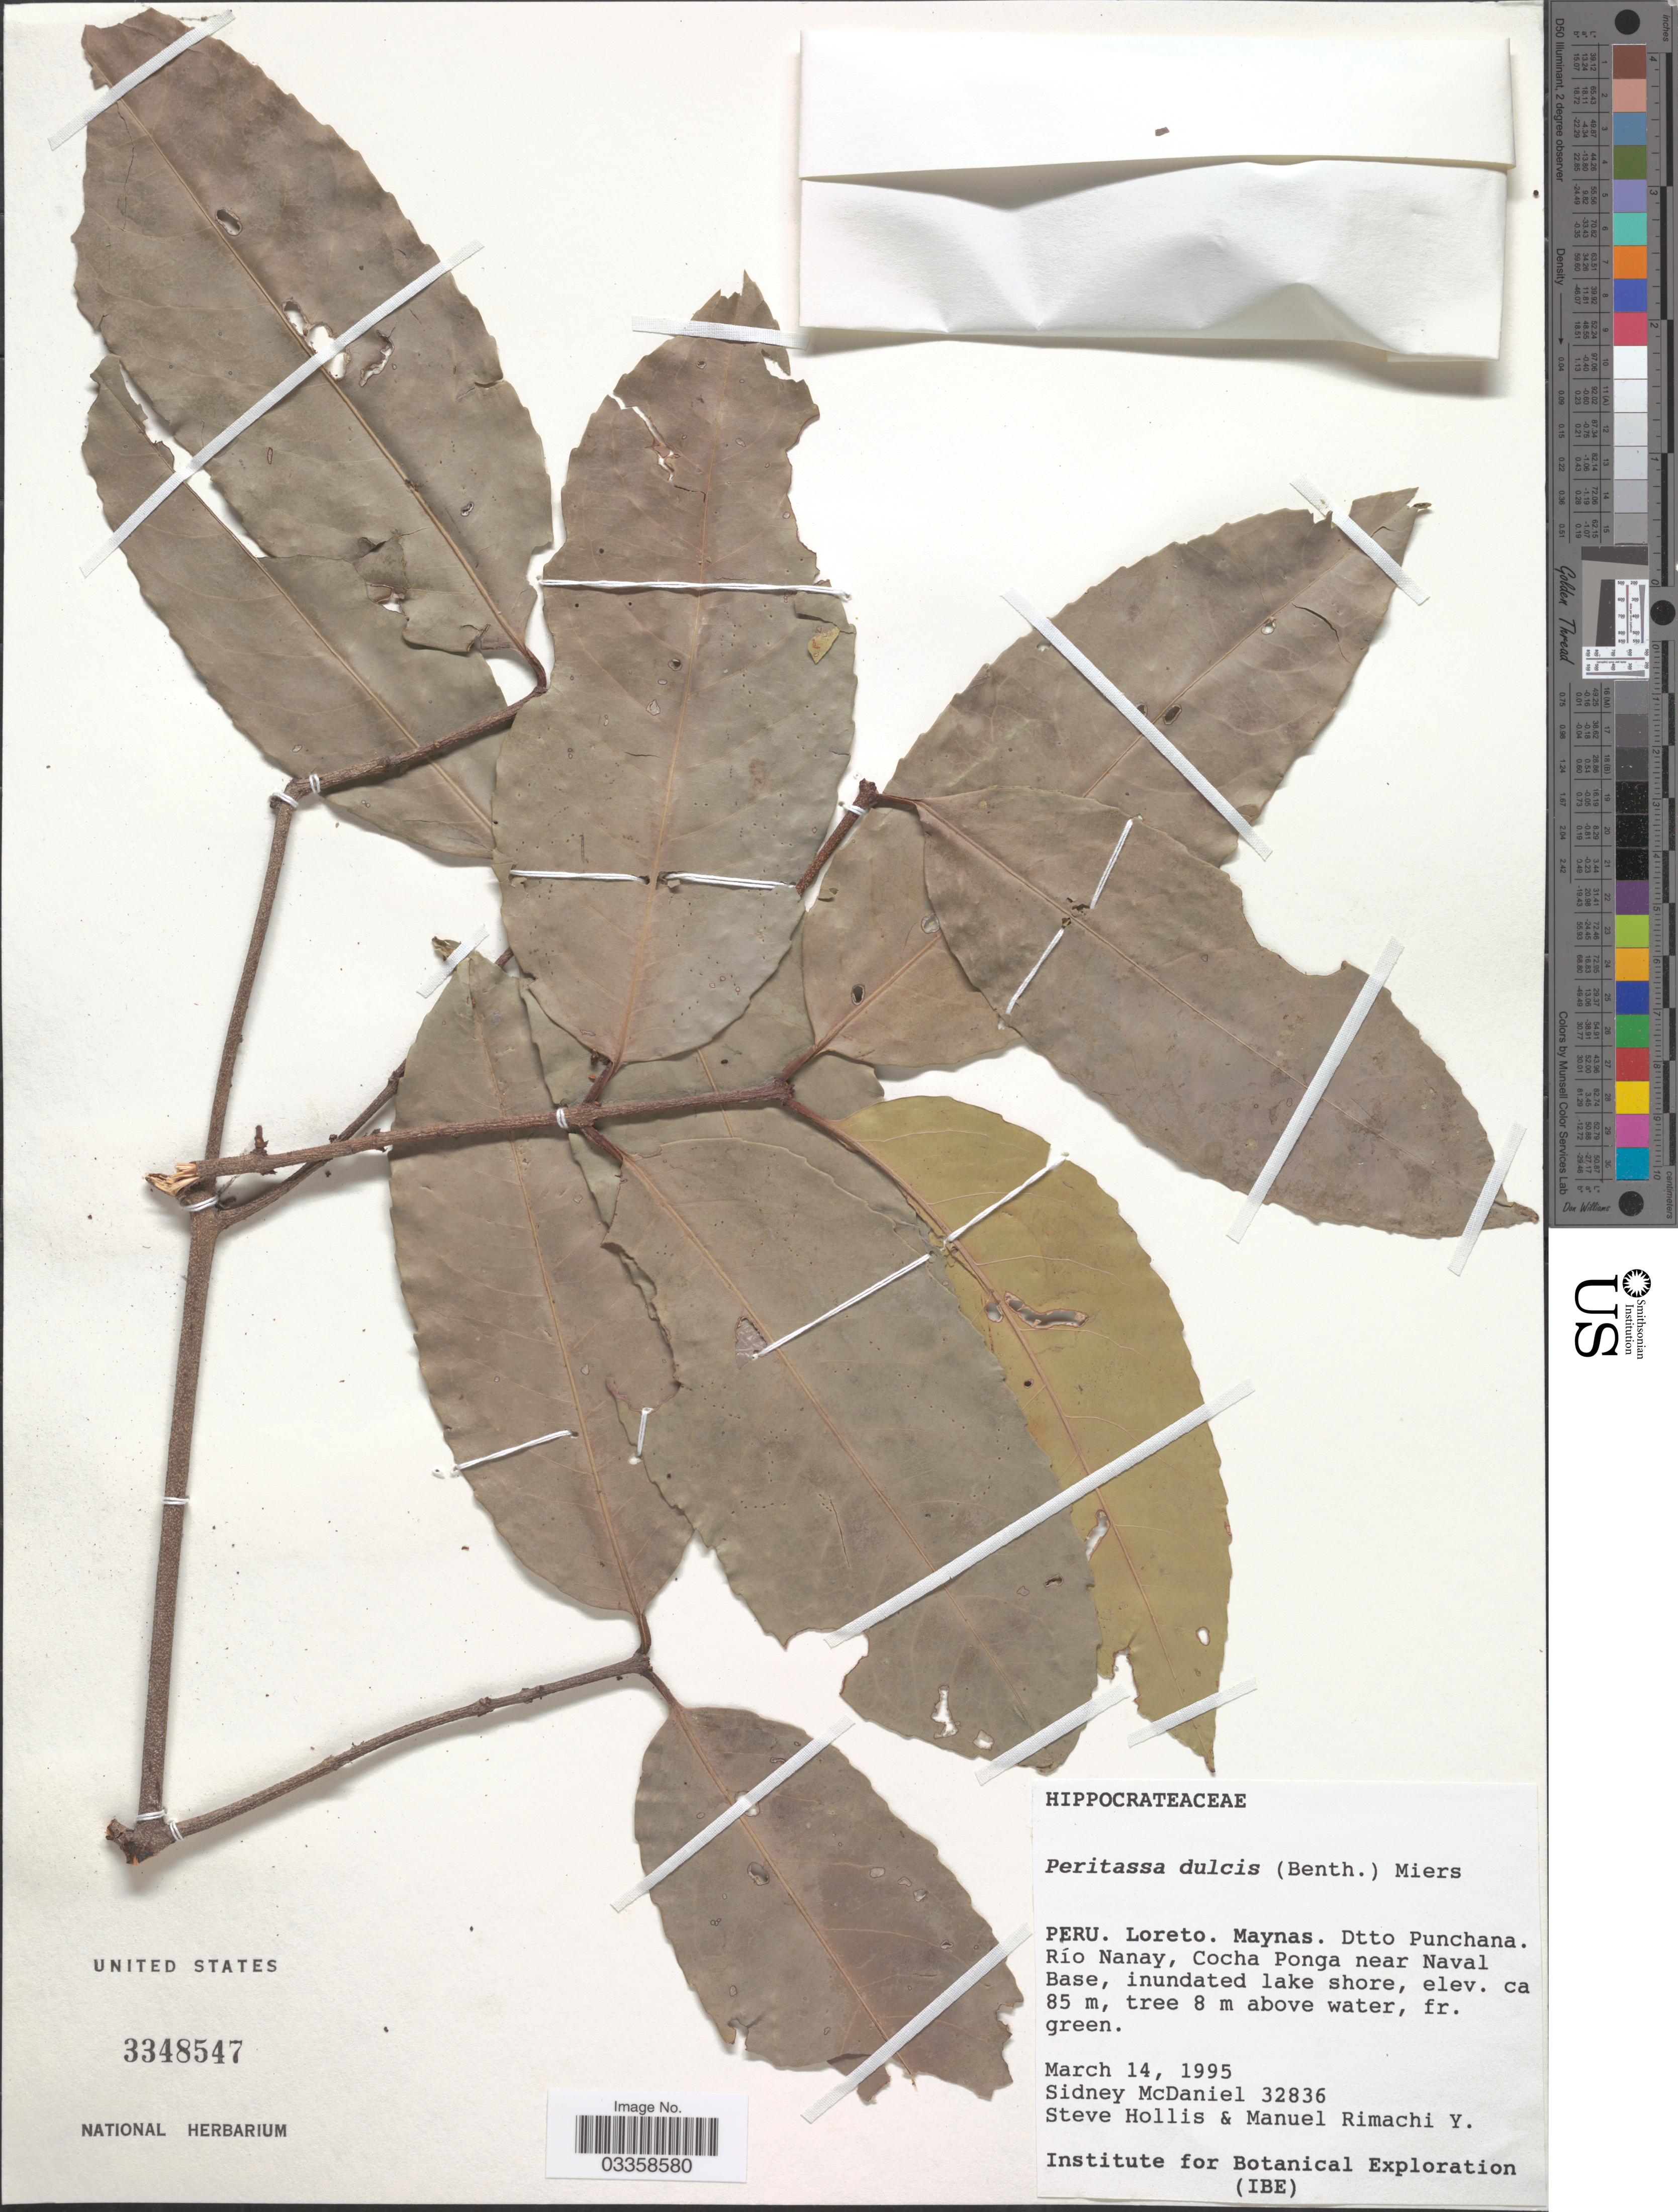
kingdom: Plantae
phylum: Tracheophyta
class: Magnoliopsida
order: Celastrales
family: Celastraceae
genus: Peritassa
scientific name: Peritassa dulcis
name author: (Benth.) Miers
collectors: S. McDaniel, S. Hollis & M. Rimachi Y.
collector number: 32836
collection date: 1995-03-14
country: Peru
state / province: Loreto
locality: Maynas. Dtto. Punchana. Río Nanay, Cocha Ponga near Naval Base.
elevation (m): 85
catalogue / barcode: US 3348547